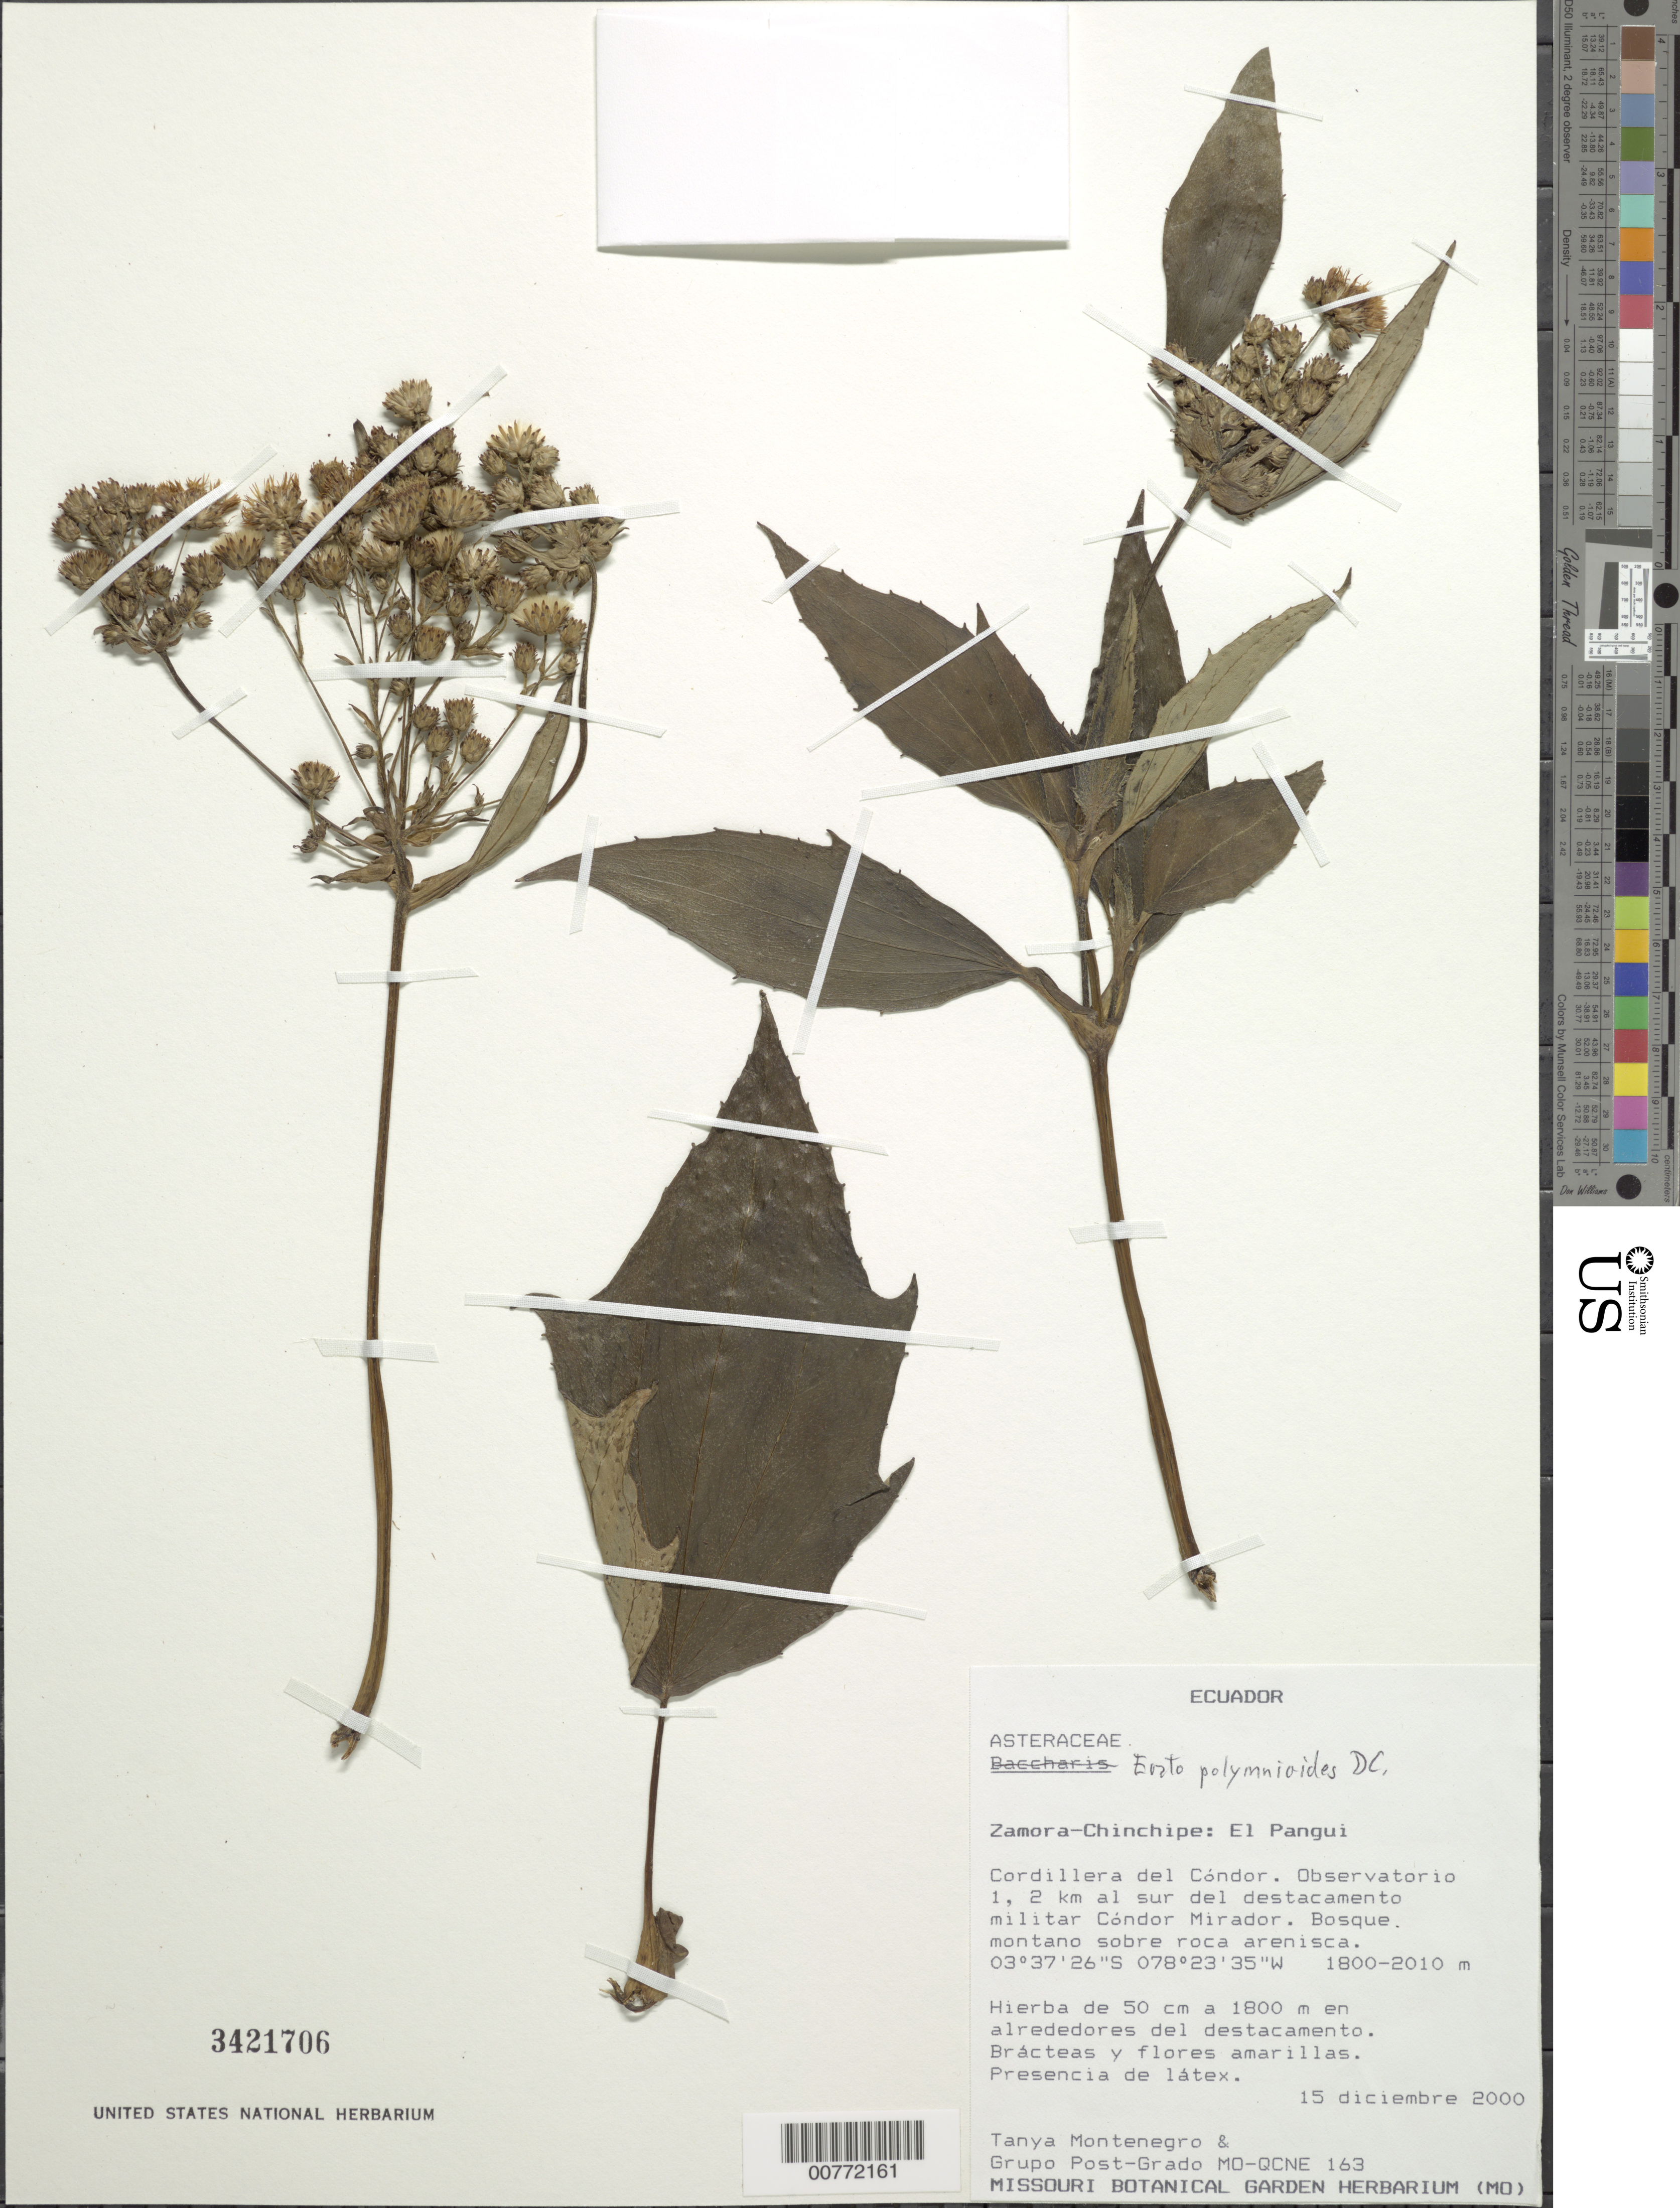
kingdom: Plantae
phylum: Tracheophyta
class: Magnoliopsida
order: Asterales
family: Asteraceae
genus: Erato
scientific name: Erato polymnioides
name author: DC.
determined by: Robinson, Harold E., (US)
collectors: T. Montenegro & Grupo Post-Grado MO-QCNE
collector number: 163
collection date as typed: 15 December 2000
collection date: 2000-12-15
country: Ecuador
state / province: Zamora-Chinchipe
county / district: El Pangui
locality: Cordillera del Cóndor; Observatorio 1.2 km al S del destacamento militar Cóndor Mirador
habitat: Bosque montano sobre roca arenisca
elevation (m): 1800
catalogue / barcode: US 3421706